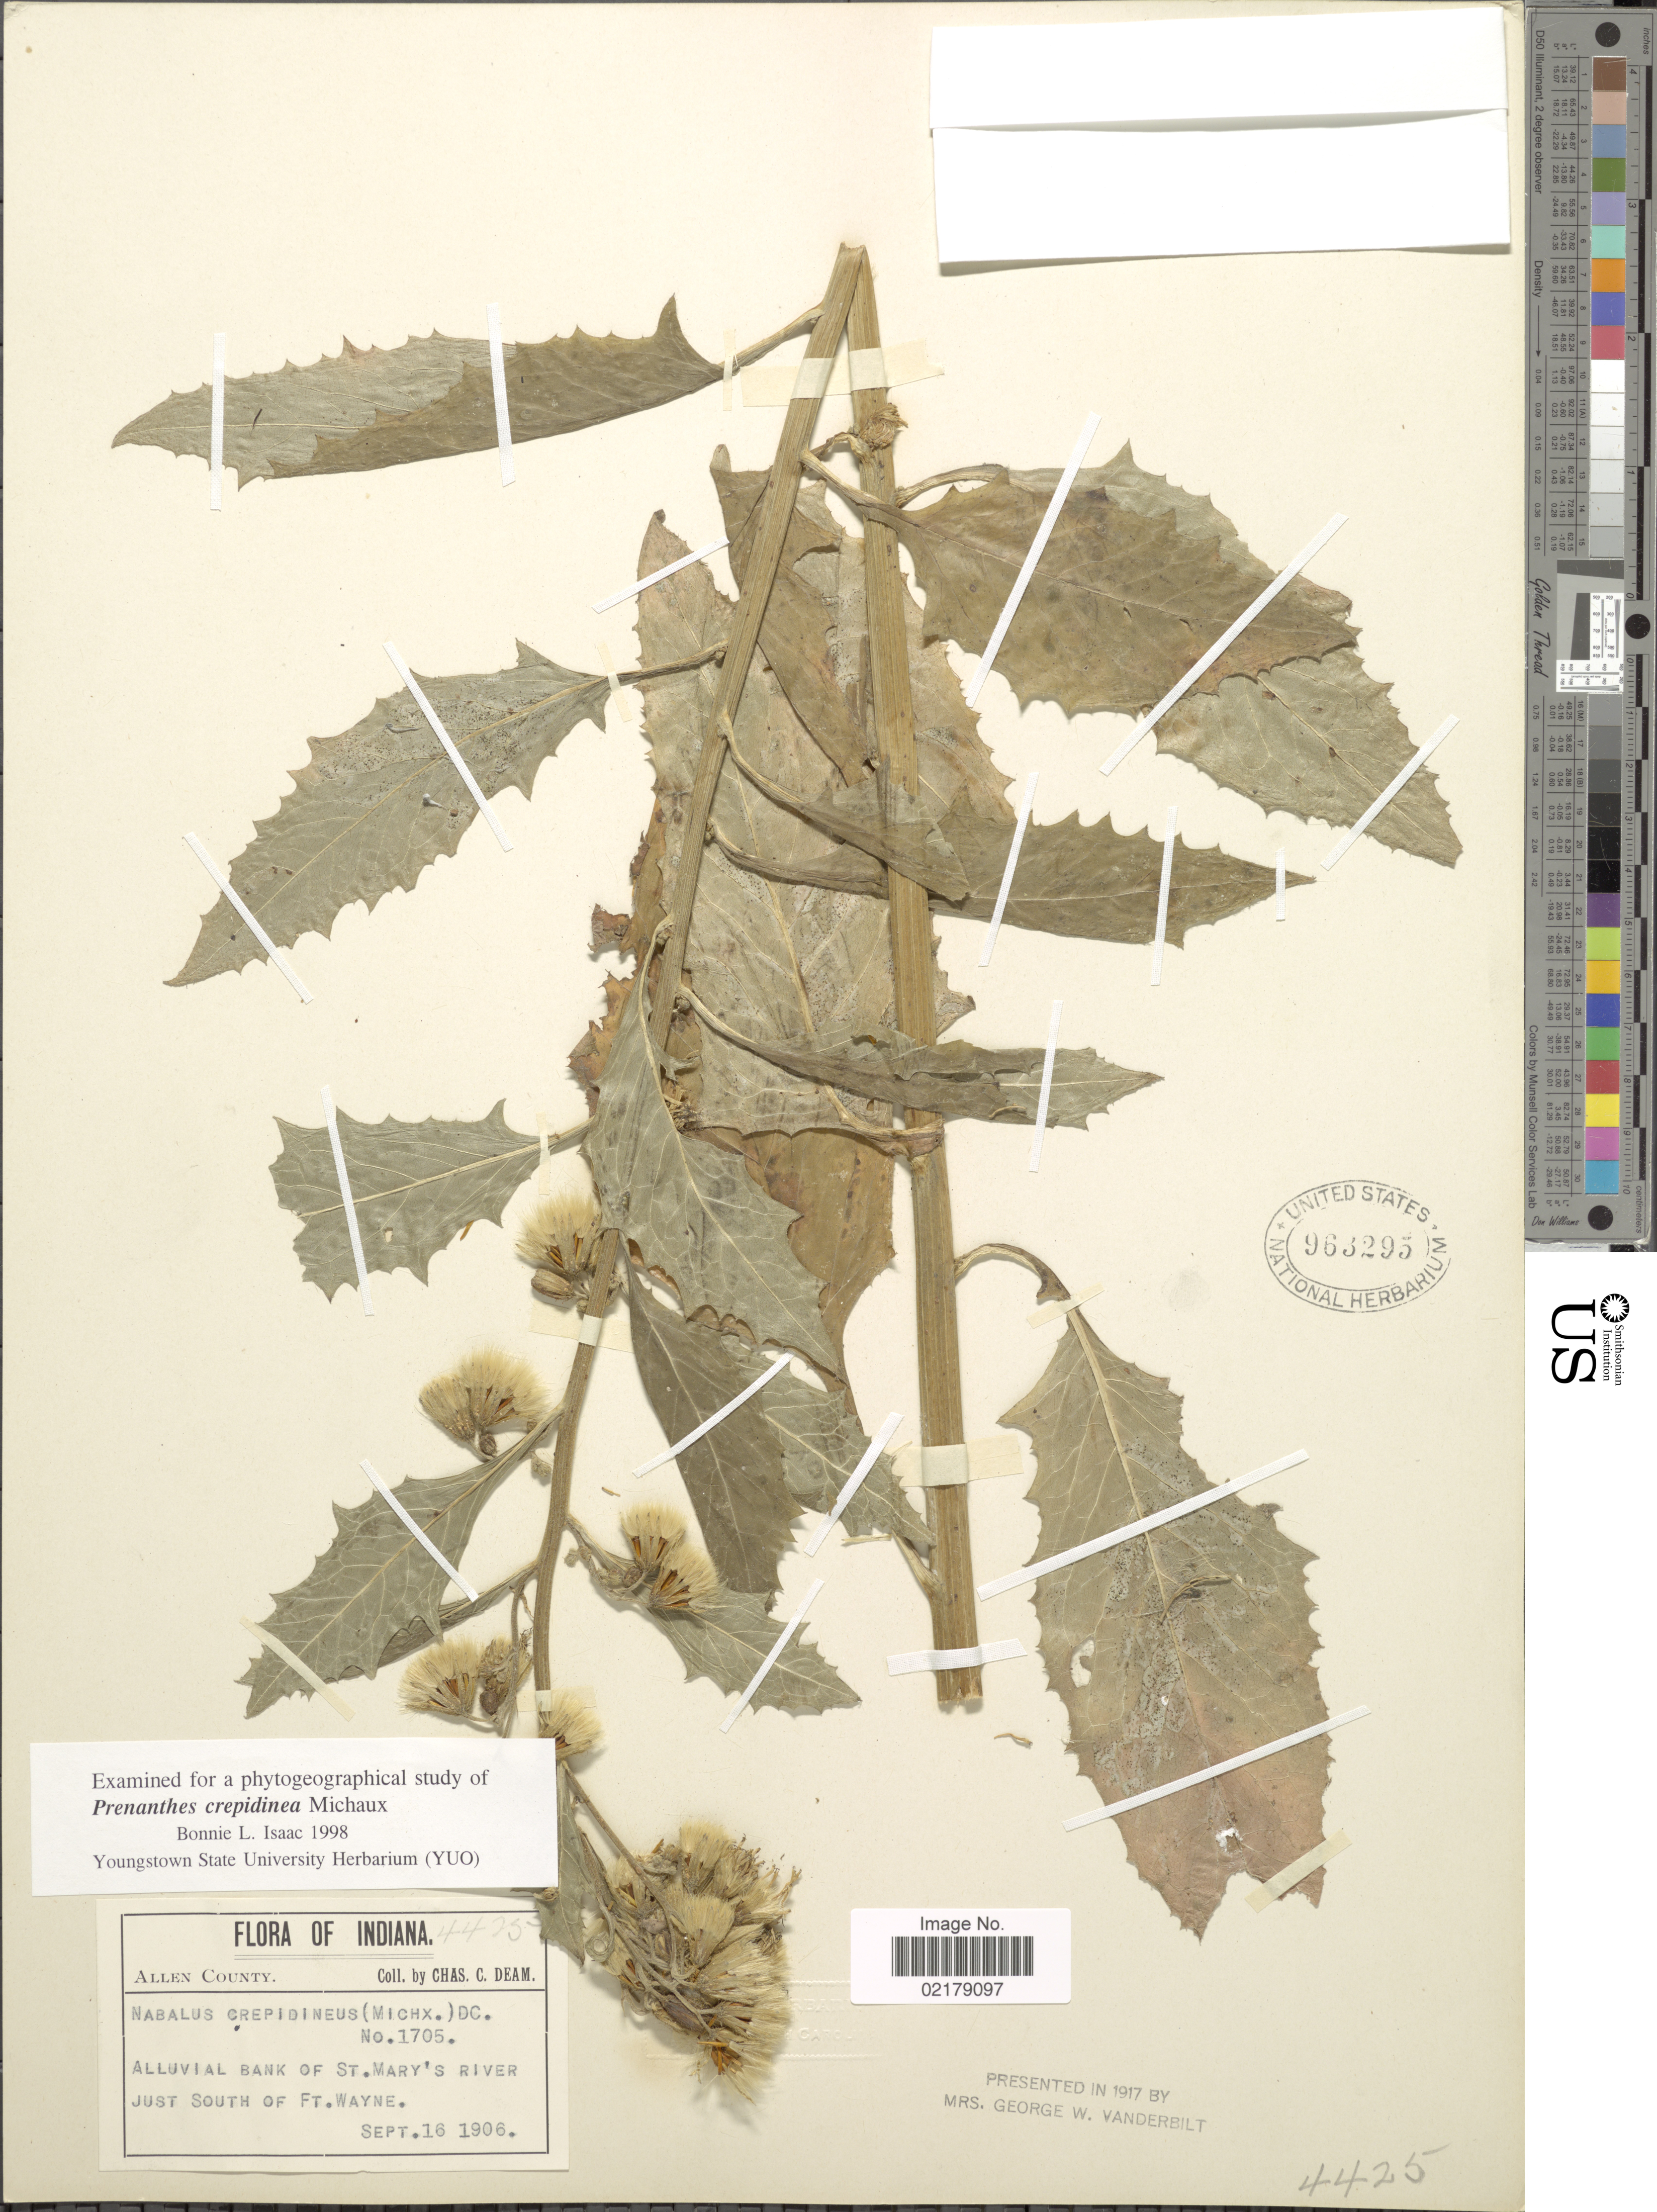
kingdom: Plantae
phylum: Tracheophyta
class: Magnoliopsida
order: Asterales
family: Asteraceae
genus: Prenanthes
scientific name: Prenanthes crepidinea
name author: Michx.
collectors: C. Deam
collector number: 4425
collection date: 1906-09-16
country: United States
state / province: Indiana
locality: Allen County, Alluvial Bank of St. Maty's River Just South of Ft. Wayne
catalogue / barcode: US 963295